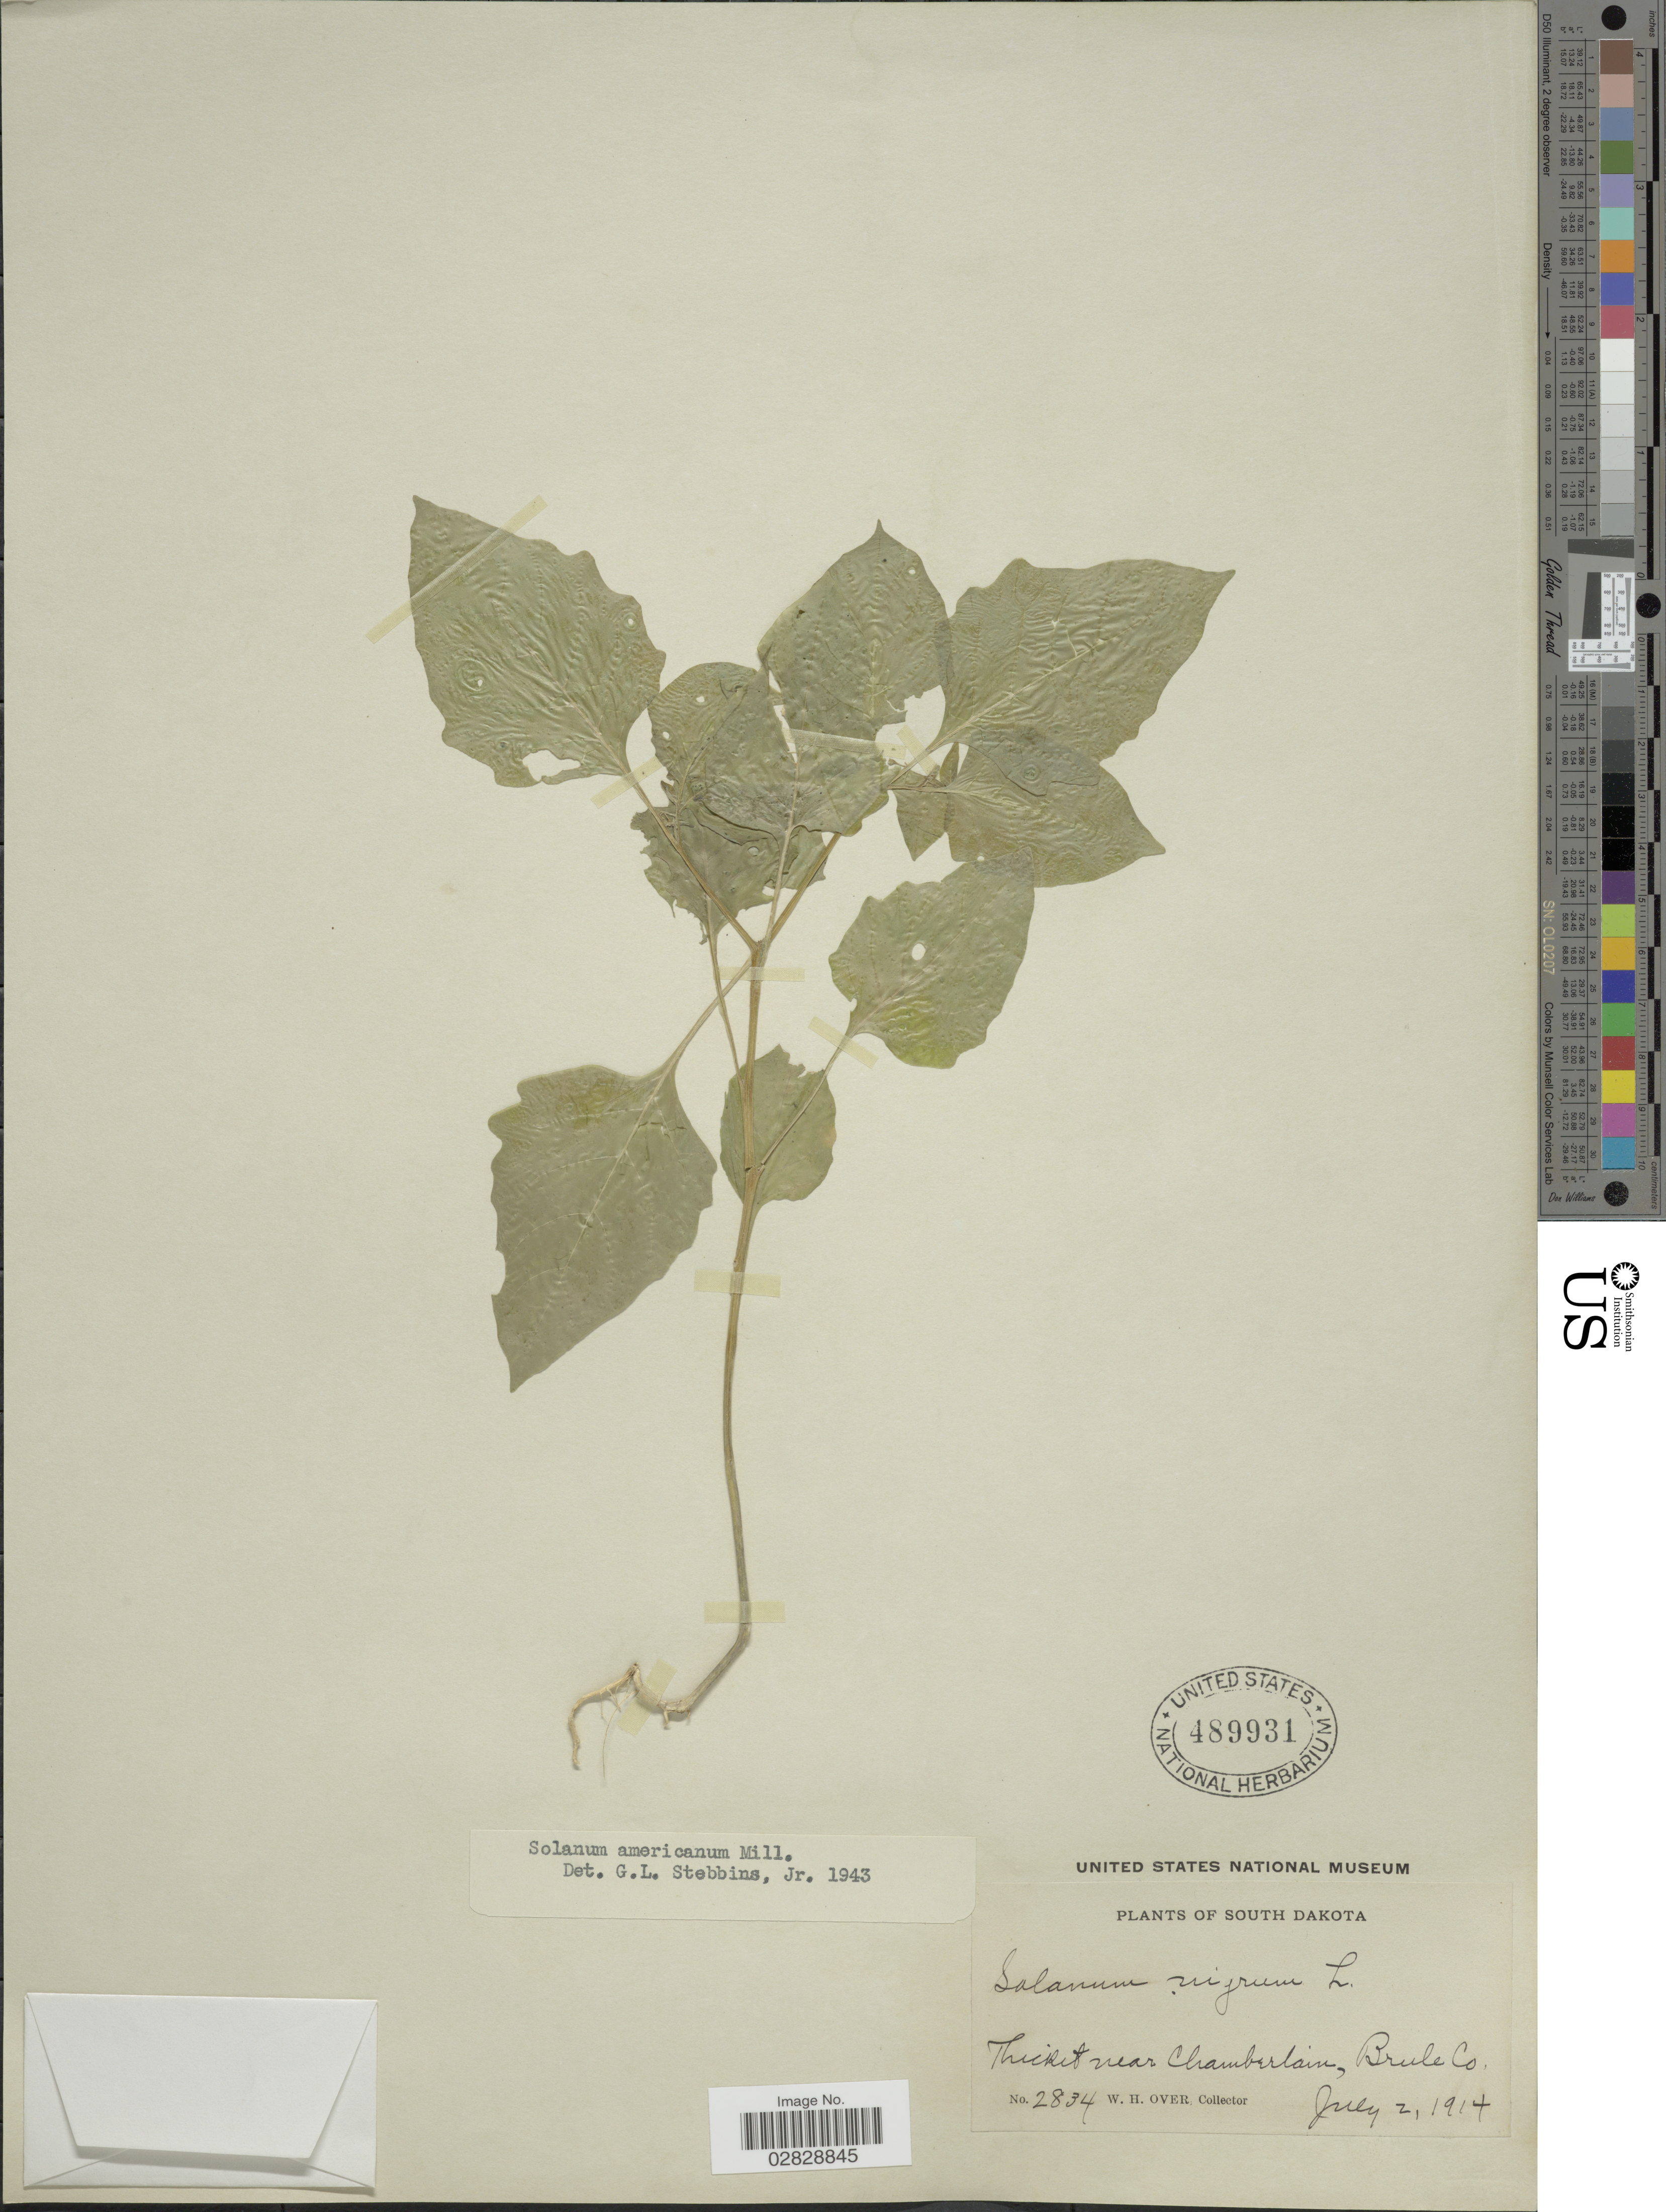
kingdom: Plantae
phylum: Tracheophyta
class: Magnoliopsida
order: Solanales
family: Solanaceae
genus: Solanum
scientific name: Solanum emulans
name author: Raf.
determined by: Knapp, S. D.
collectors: W. Over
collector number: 2834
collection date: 1914-07-02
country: United States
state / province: South Dakota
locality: Thicket near Chamberlain, Brule Co.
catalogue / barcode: US 489931